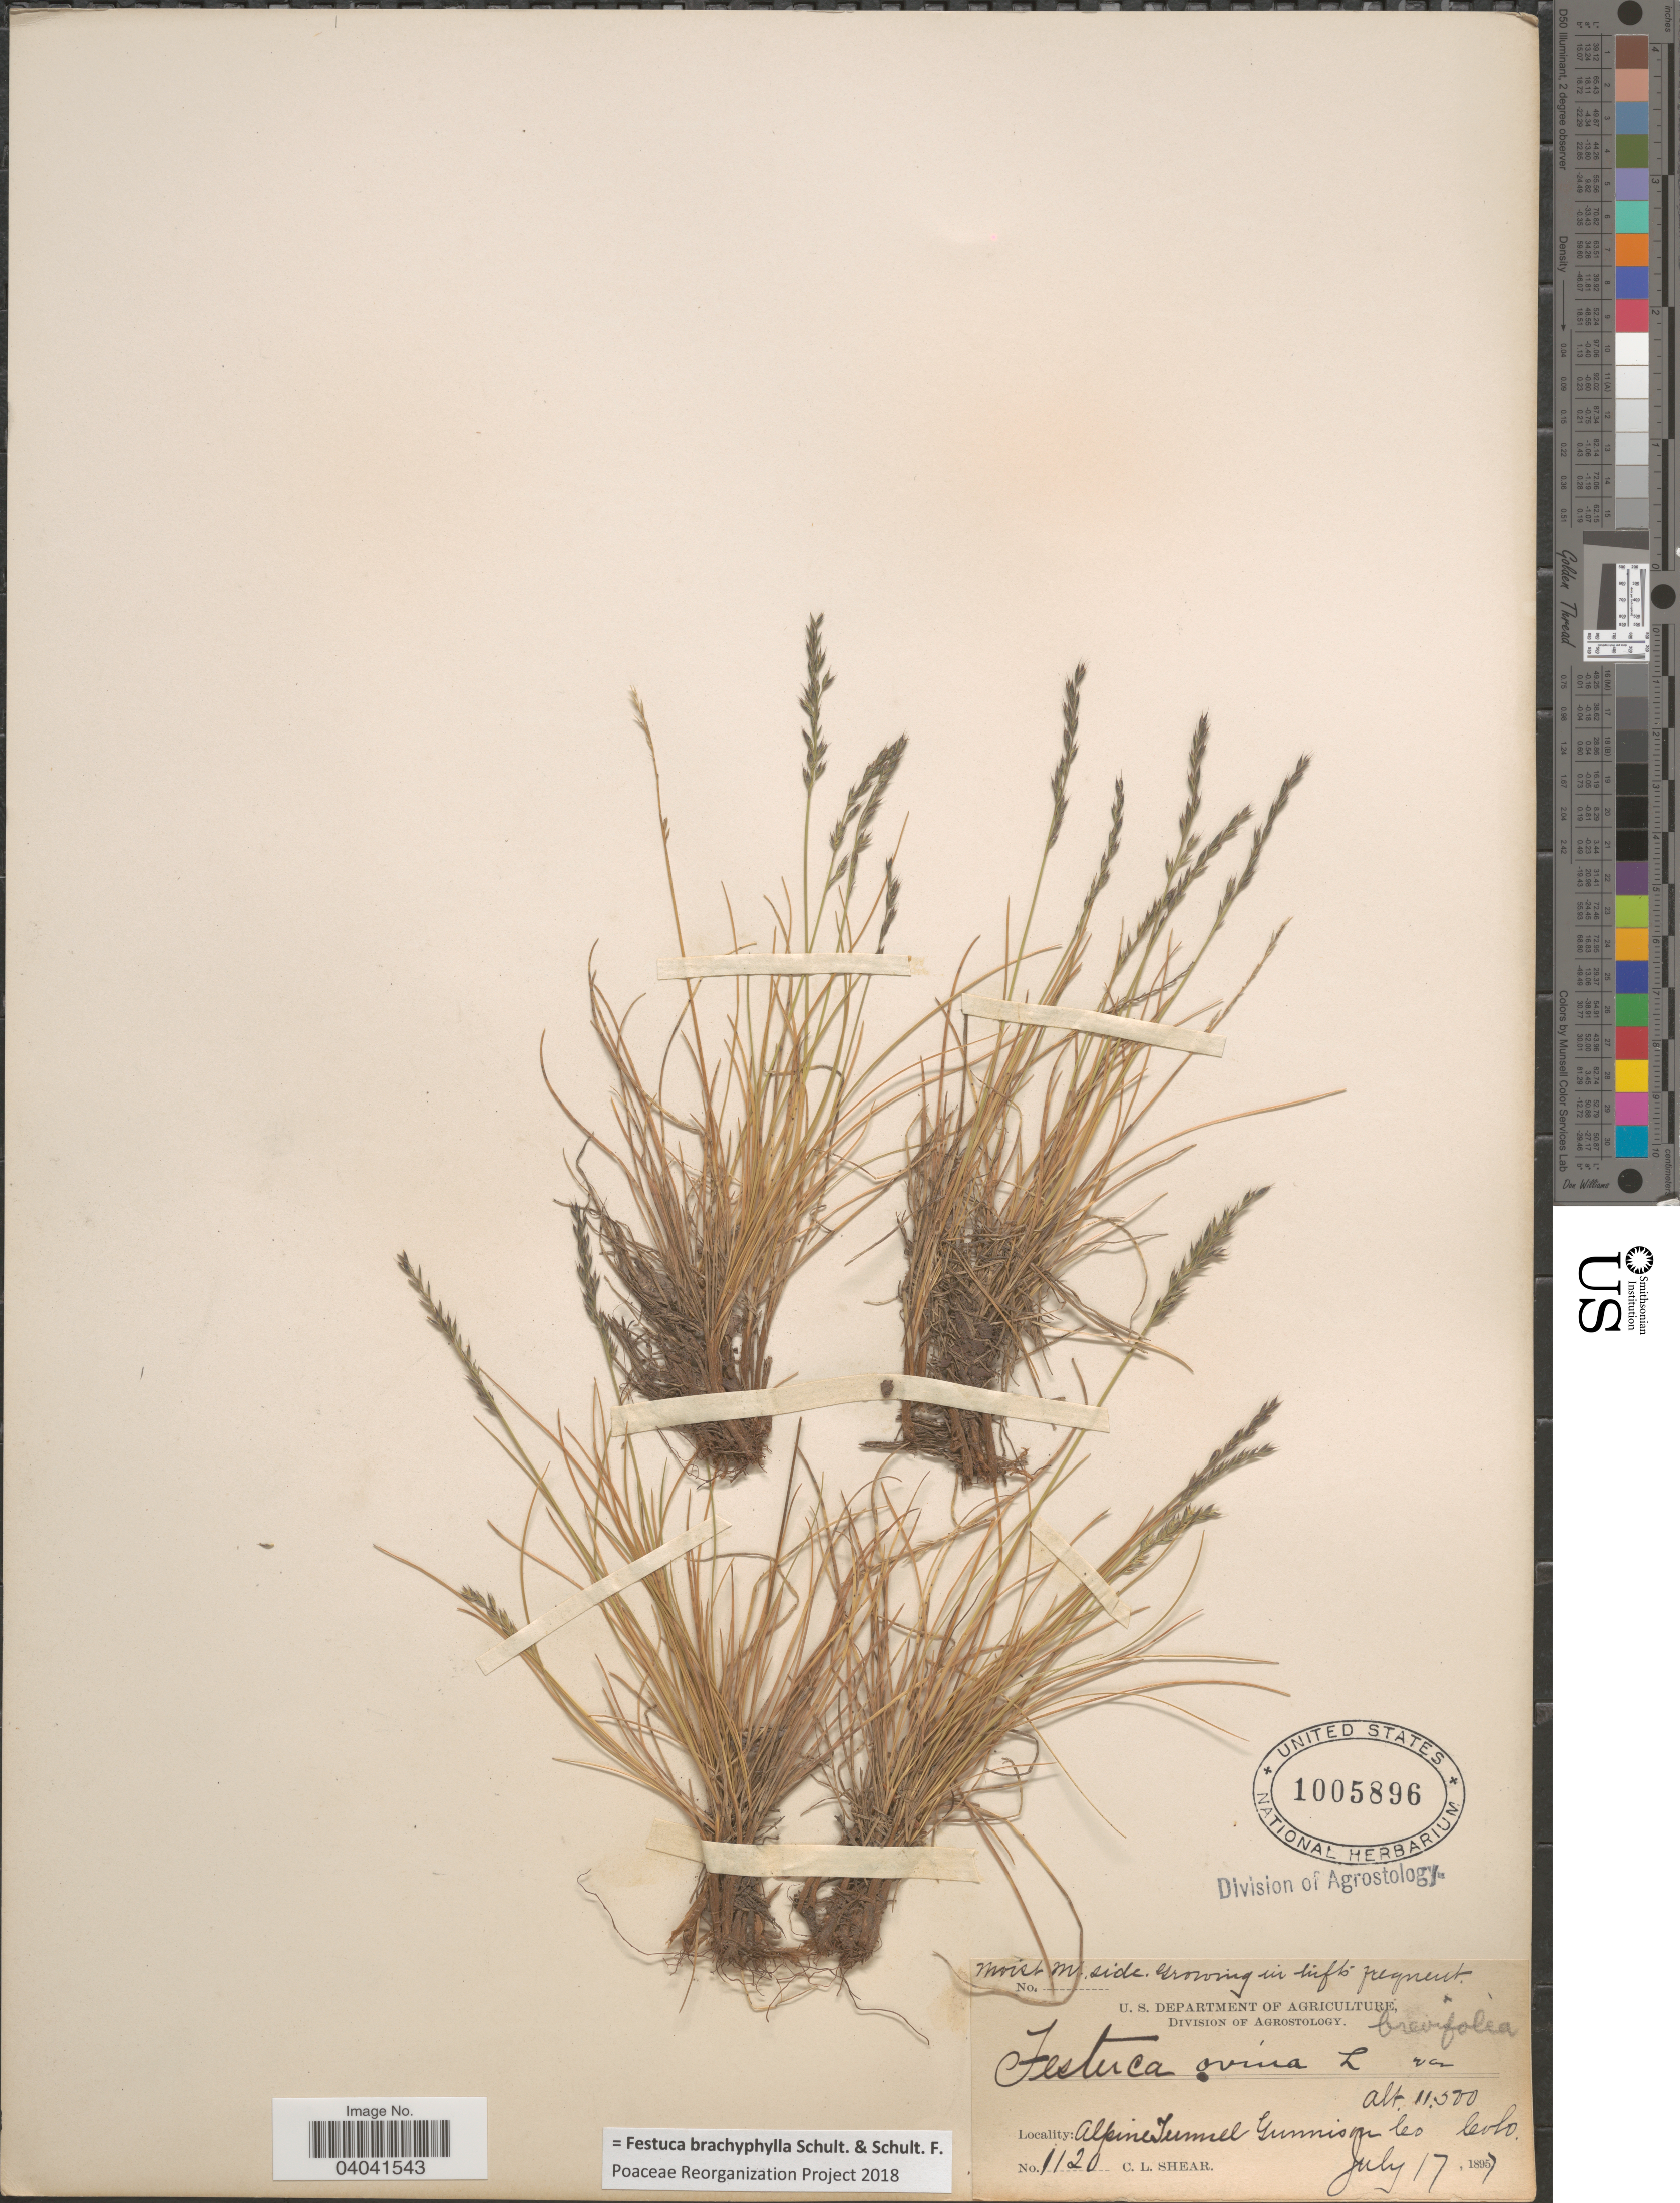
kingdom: Plantae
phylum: Tracheophyta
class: Liliopsida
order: Poales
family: Poaceae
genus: Festuca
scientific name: Festuca brachyphylla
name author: Schult. & Schult. f.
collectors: C. L. Shear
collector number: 1120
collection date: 1897-07-17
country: United States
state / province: Colorado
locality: Alpine Tunnel, Gunnison Co.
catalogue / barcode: US 1005896